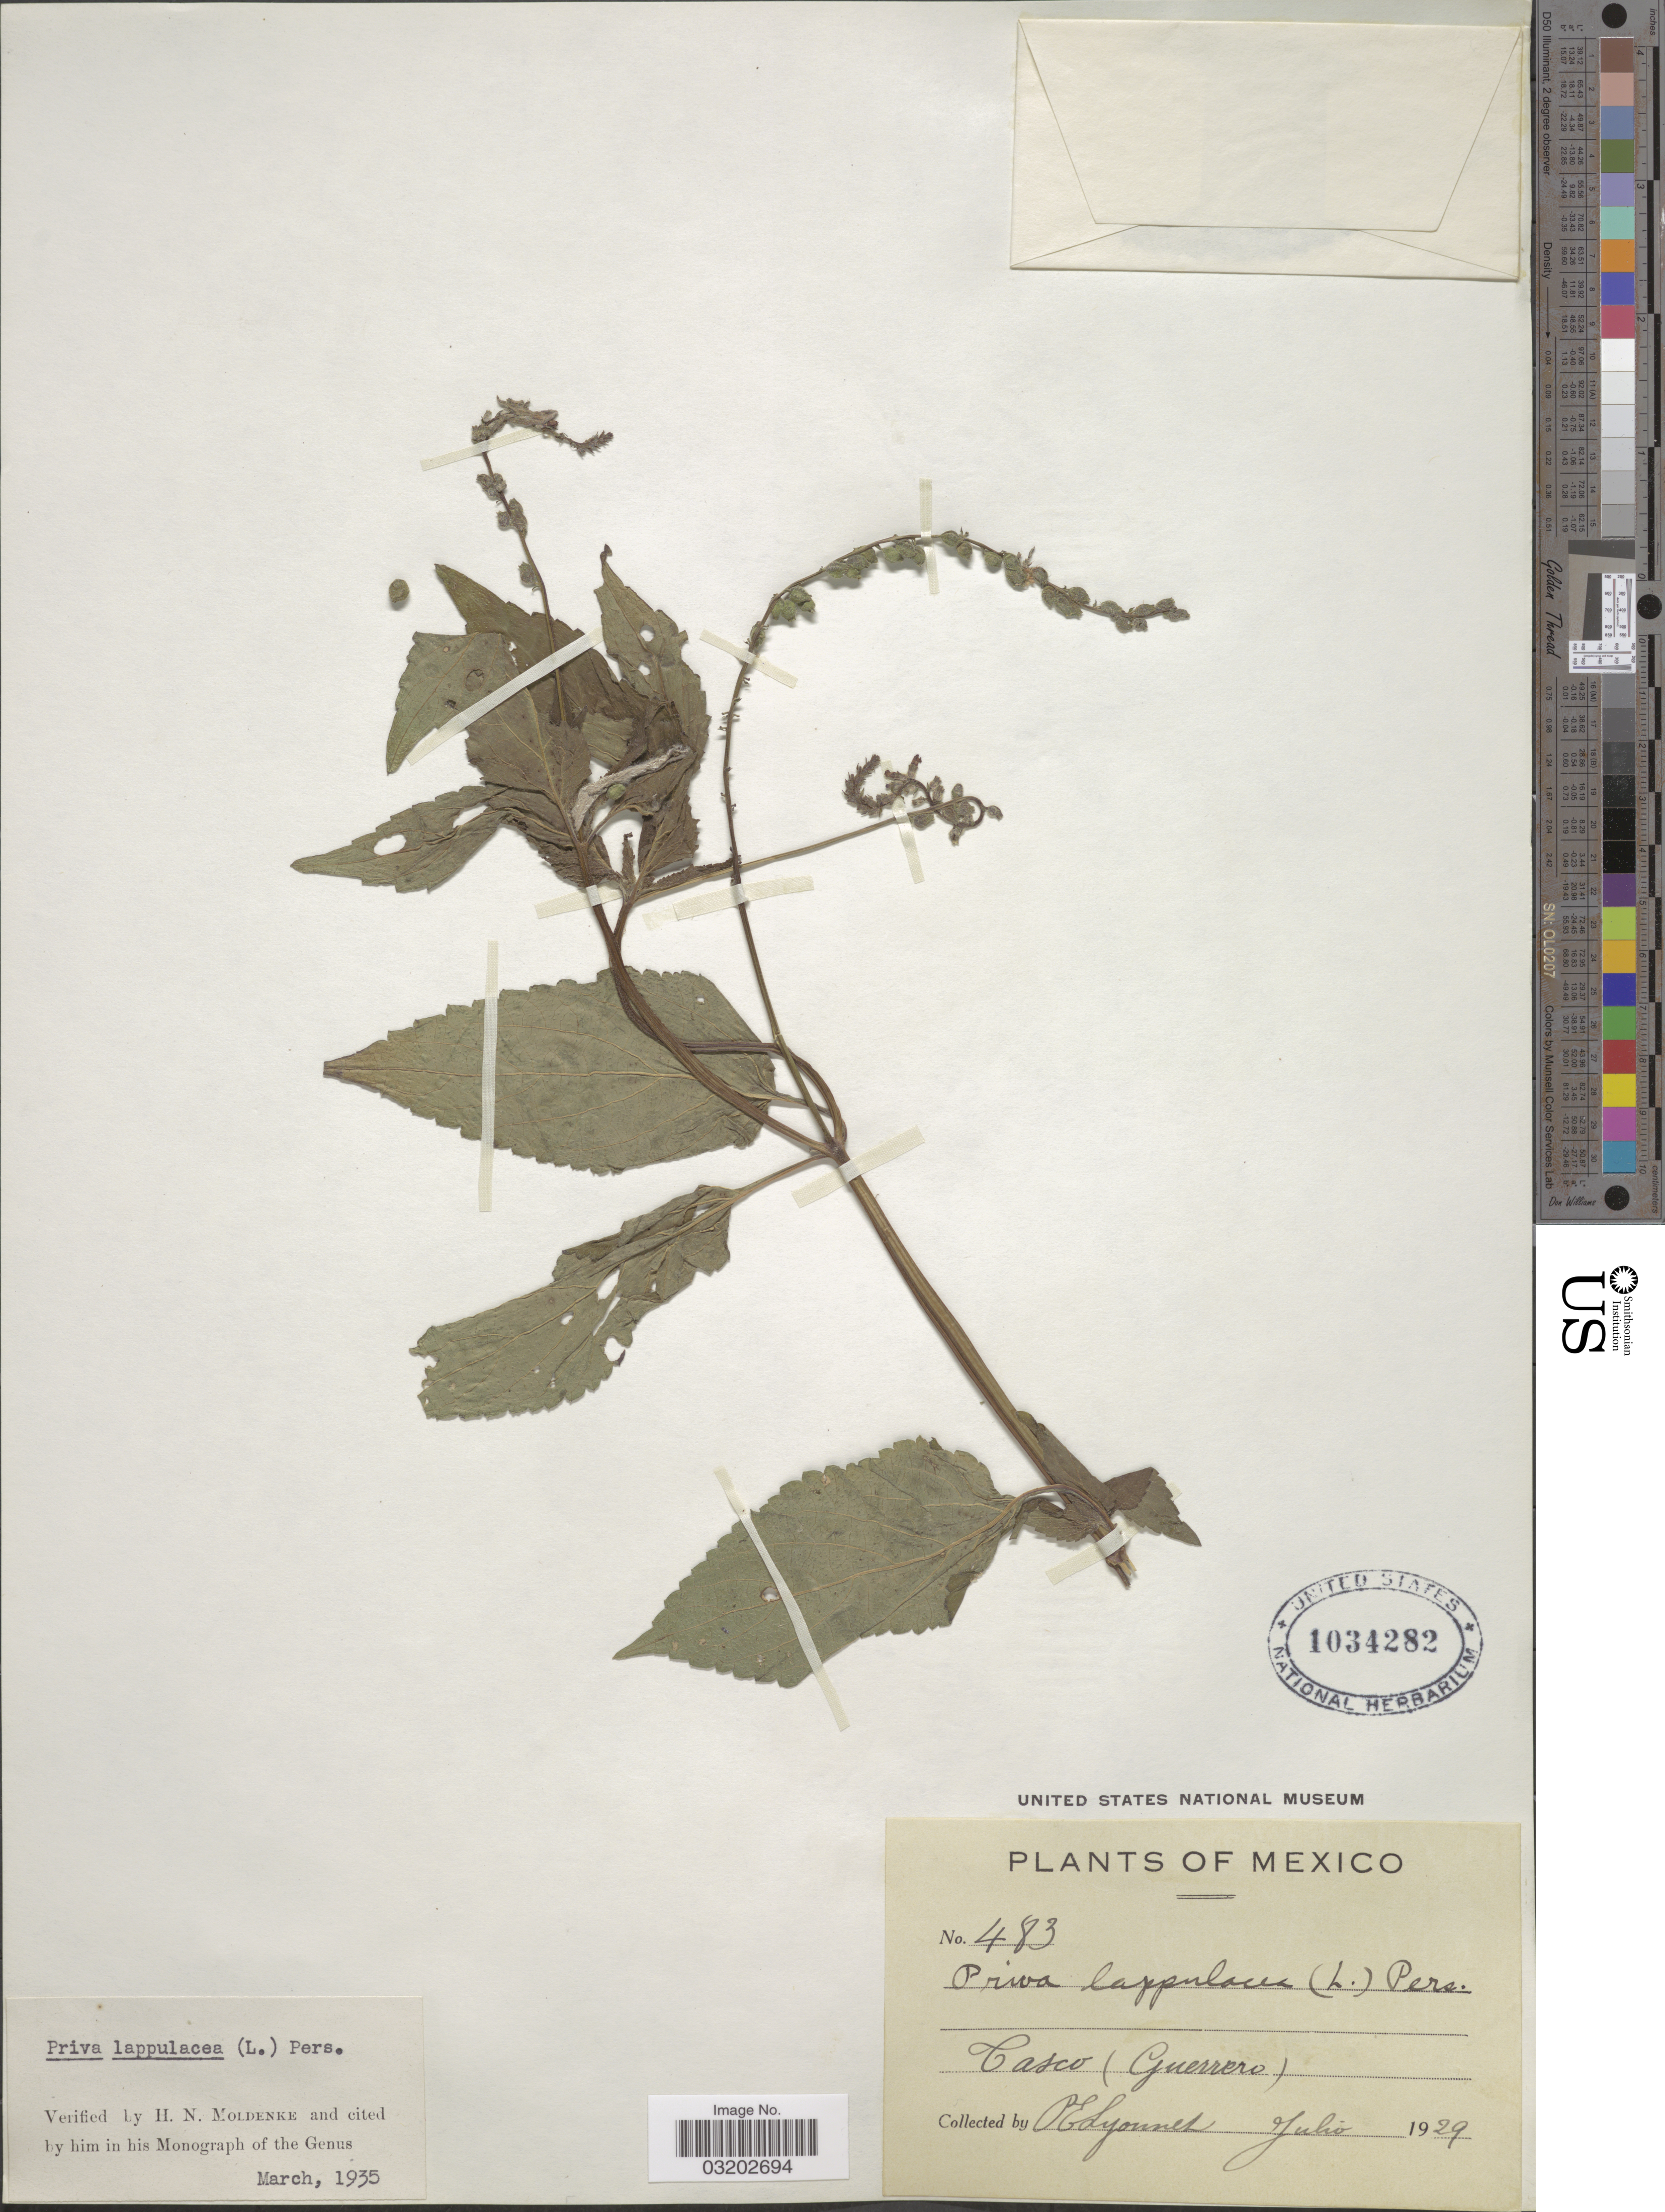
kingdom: Plantae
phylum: Tracheophyta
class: Magnoliopsida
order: Lamiales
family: Verbenaceae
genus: Priva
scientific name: Priva lappulacea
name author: (L.) Pers.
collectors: P. Lyonnet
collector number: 483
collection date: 1929-07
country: Mexico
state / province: Guerrero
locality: Casco.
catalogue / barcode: US 1034282